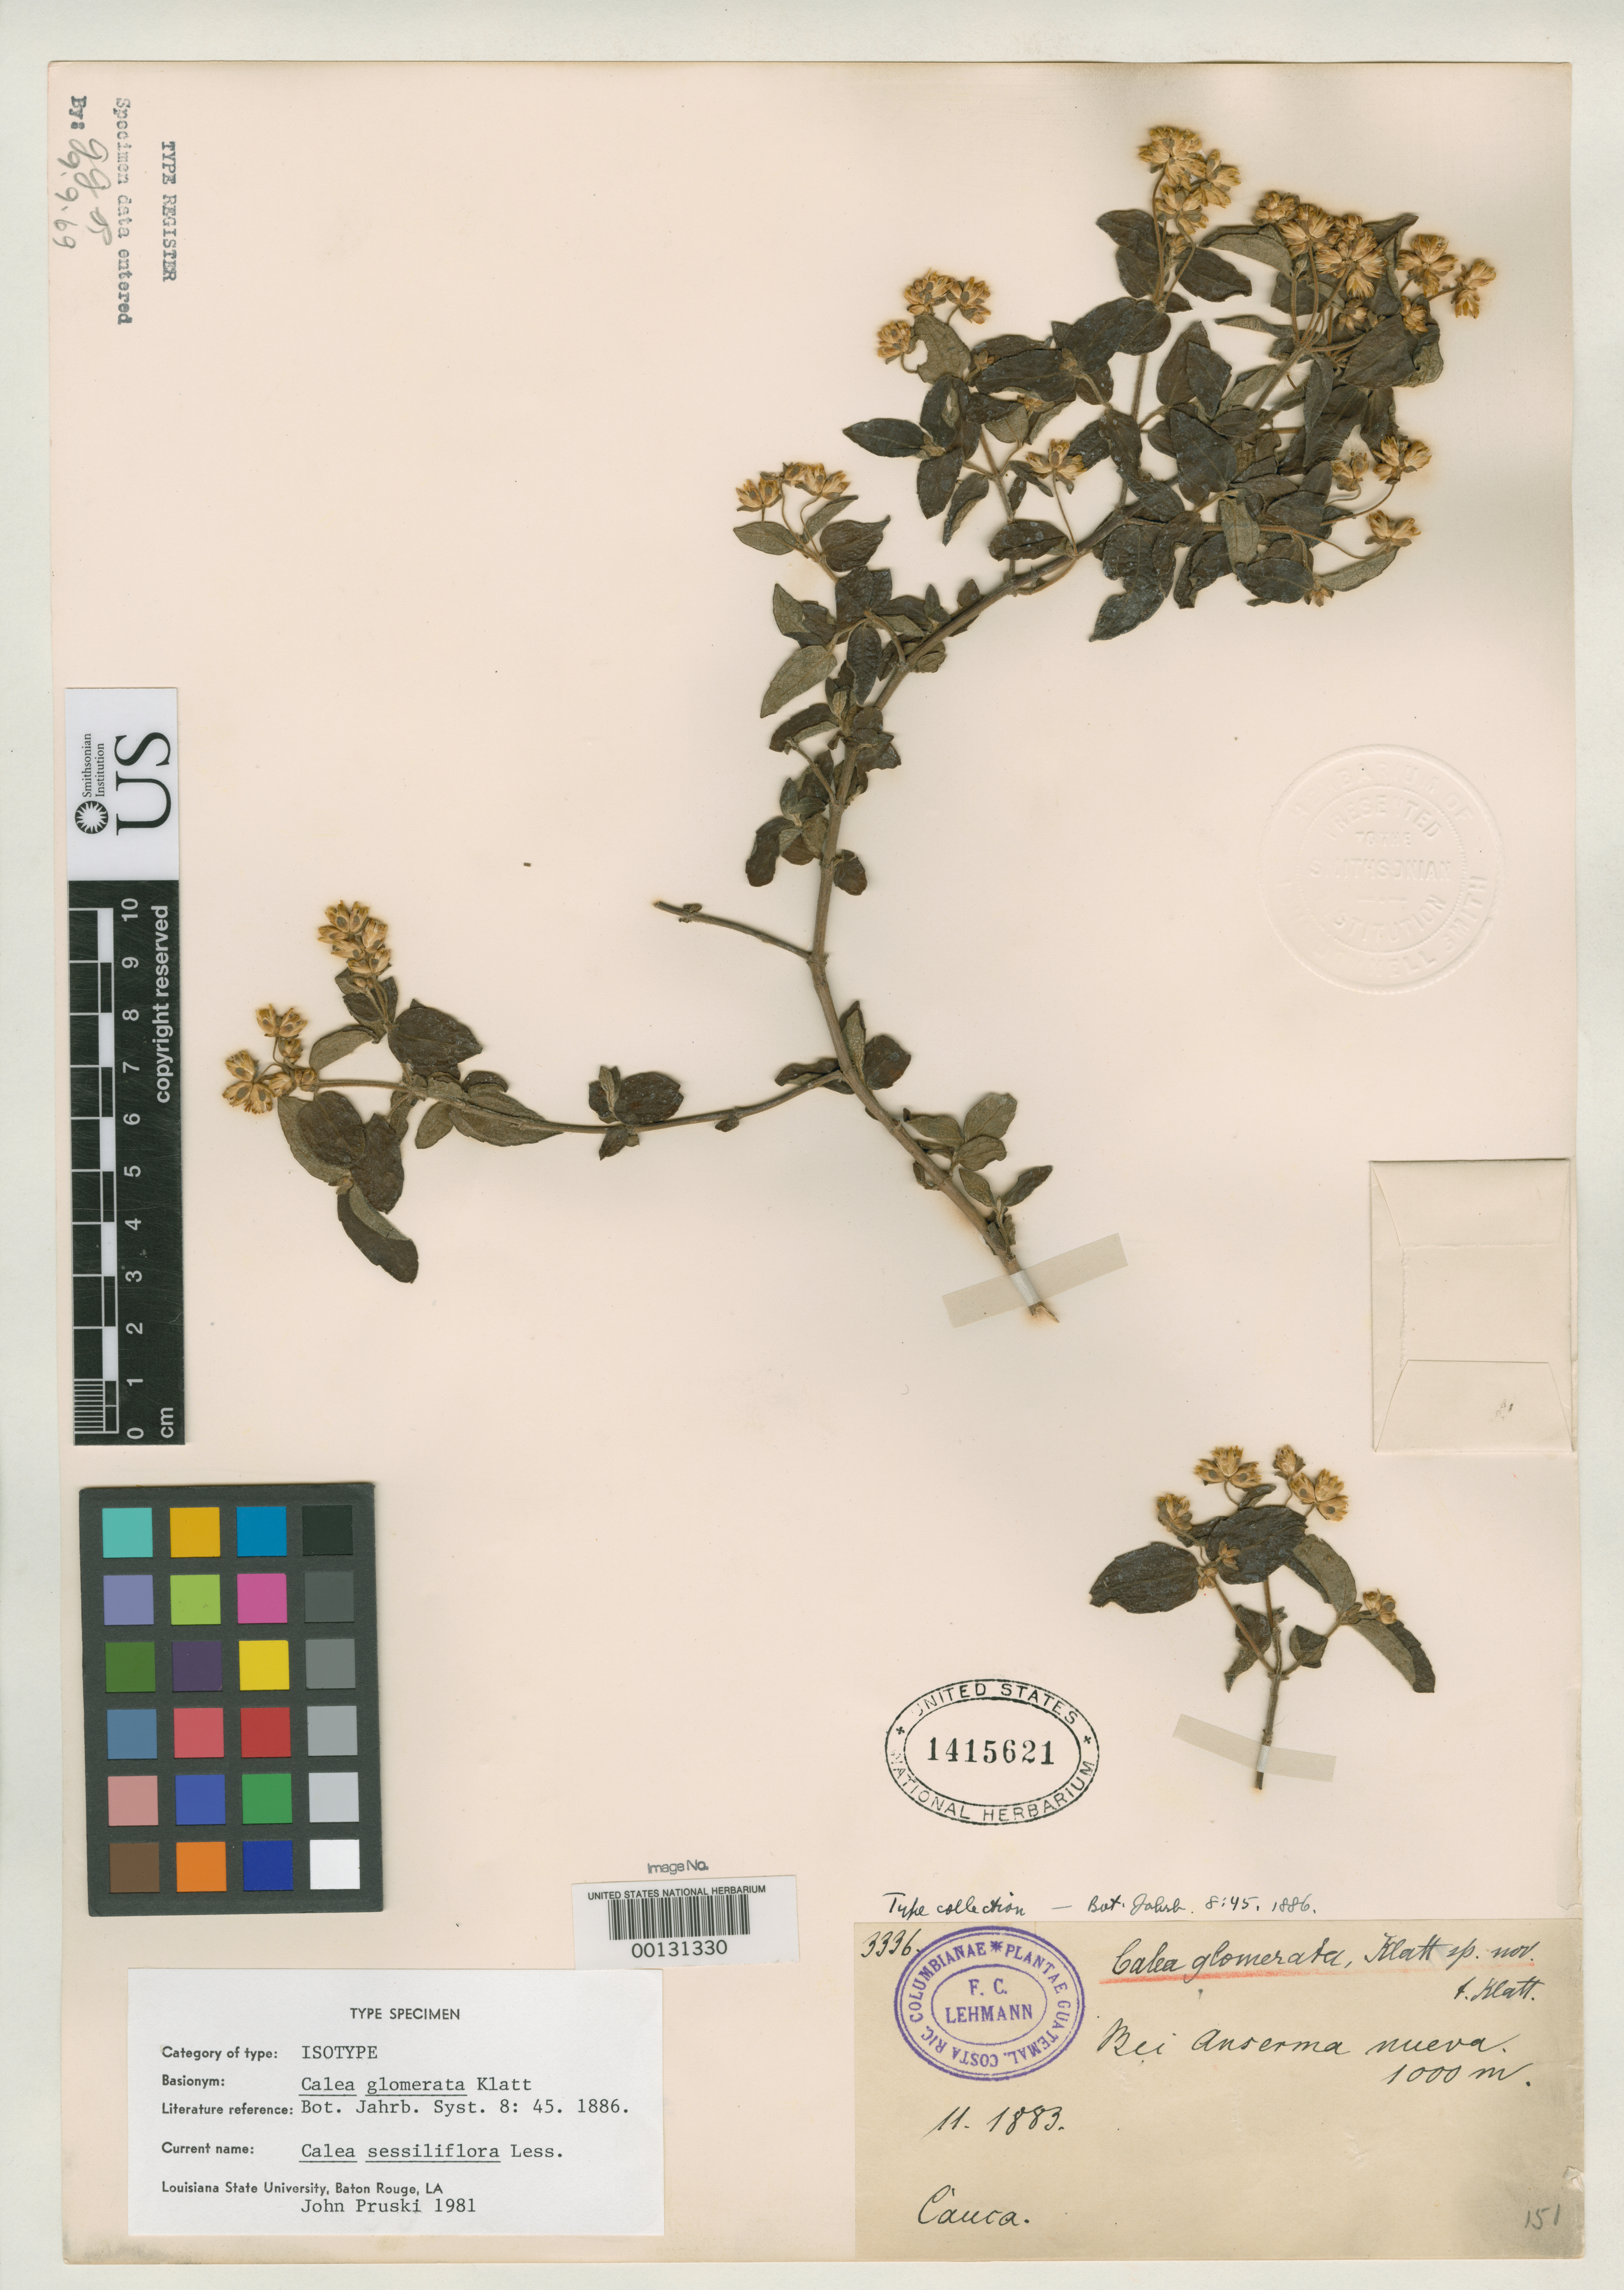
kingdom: Plantae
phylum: Tracheophyta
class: Magnoliopsida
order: Asterales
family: Asteraceae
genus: Calea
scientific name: Calea glomerata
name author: Klatt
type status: Isotype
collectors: F. C. Lehmann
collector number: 3336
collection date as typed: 1883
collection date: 1883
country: Colombia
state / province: Cauca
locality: Anserma.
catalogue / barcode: US 1415621